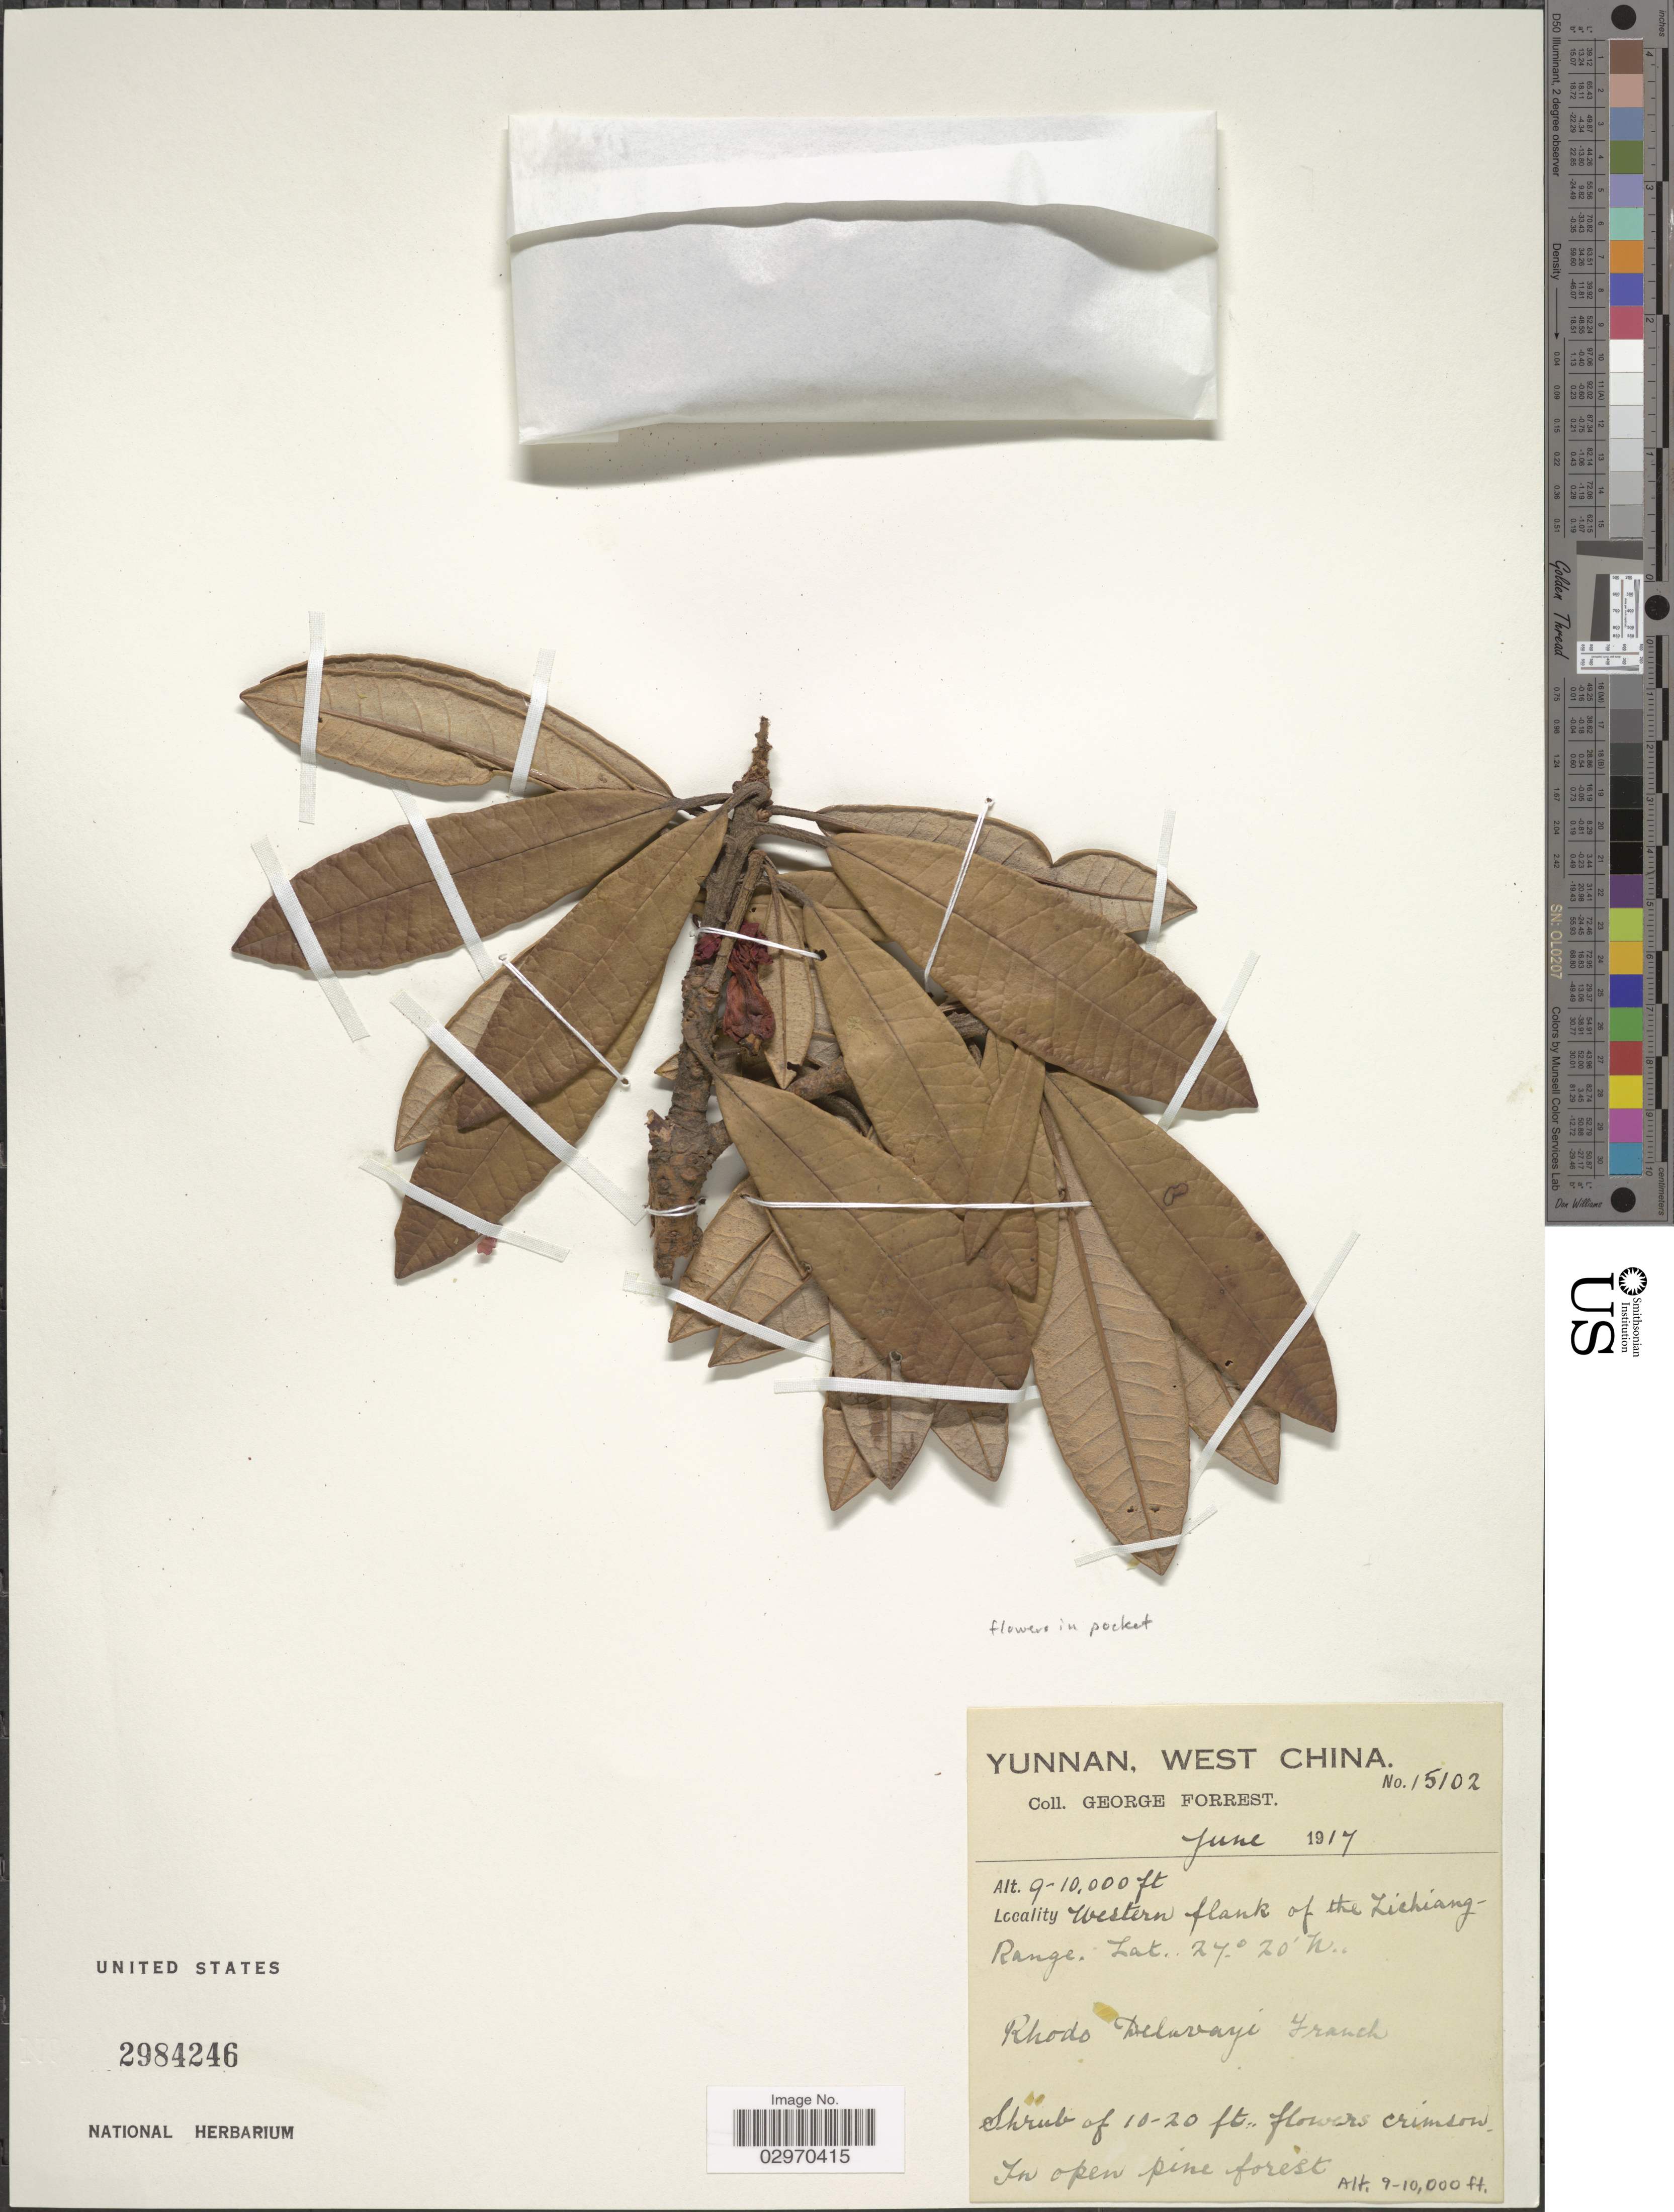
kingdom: Plantae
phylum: Tracheophyta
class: Magnoliopsida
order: Ericales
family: Ericaceae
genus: Rhododendron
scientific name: Rhododendron delavayi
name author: Franch.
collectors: G. Forrest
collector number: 15102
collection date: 1917-06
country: China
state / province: Yunnan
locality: West China. Western flank of the Lichiang Range.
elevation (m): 2743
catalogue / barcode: US 2984246